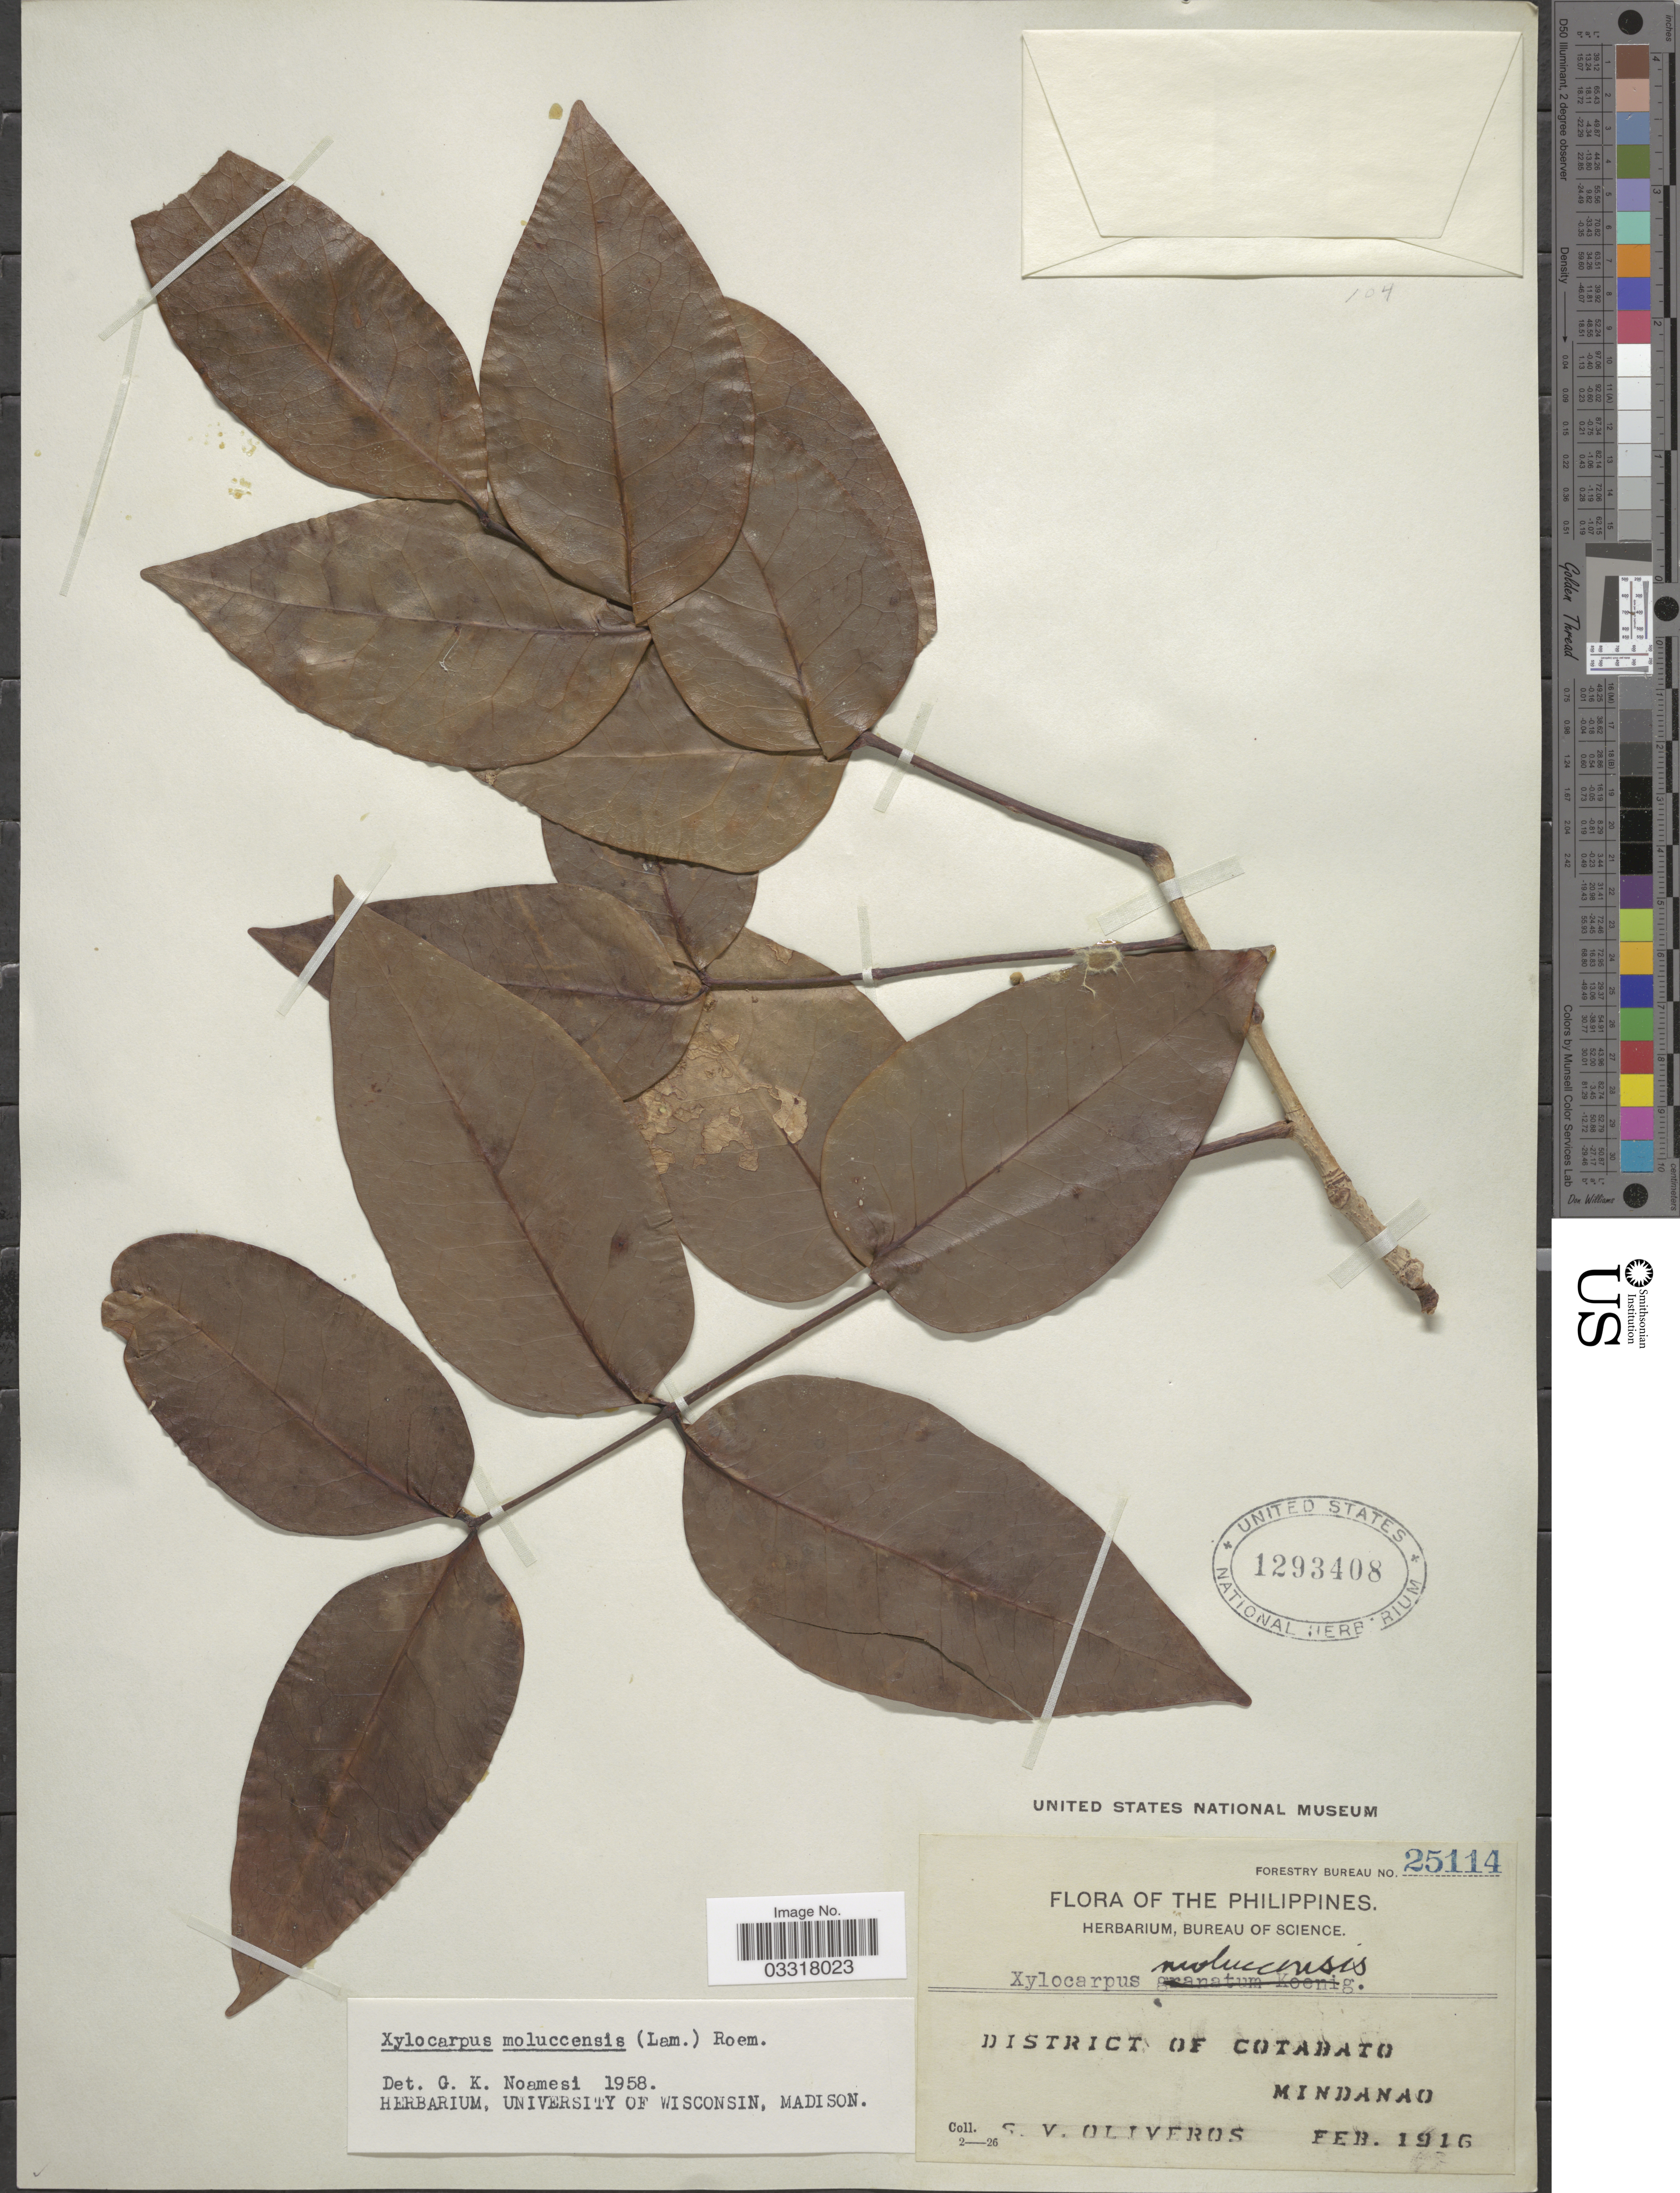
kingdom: Plantae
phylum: Tracheophyta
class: Magnoliopsida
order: Sapindales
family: Meliaceae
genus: Xylocarpus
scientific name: Xylocarpus moluccensis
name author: (Lam.) M. Roem.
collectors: S. Oliveros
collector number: Forestry Bureau 25114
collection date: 1916-02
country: Philippines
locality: District of Cotabato. Mindanao.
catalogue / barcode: US 1293408